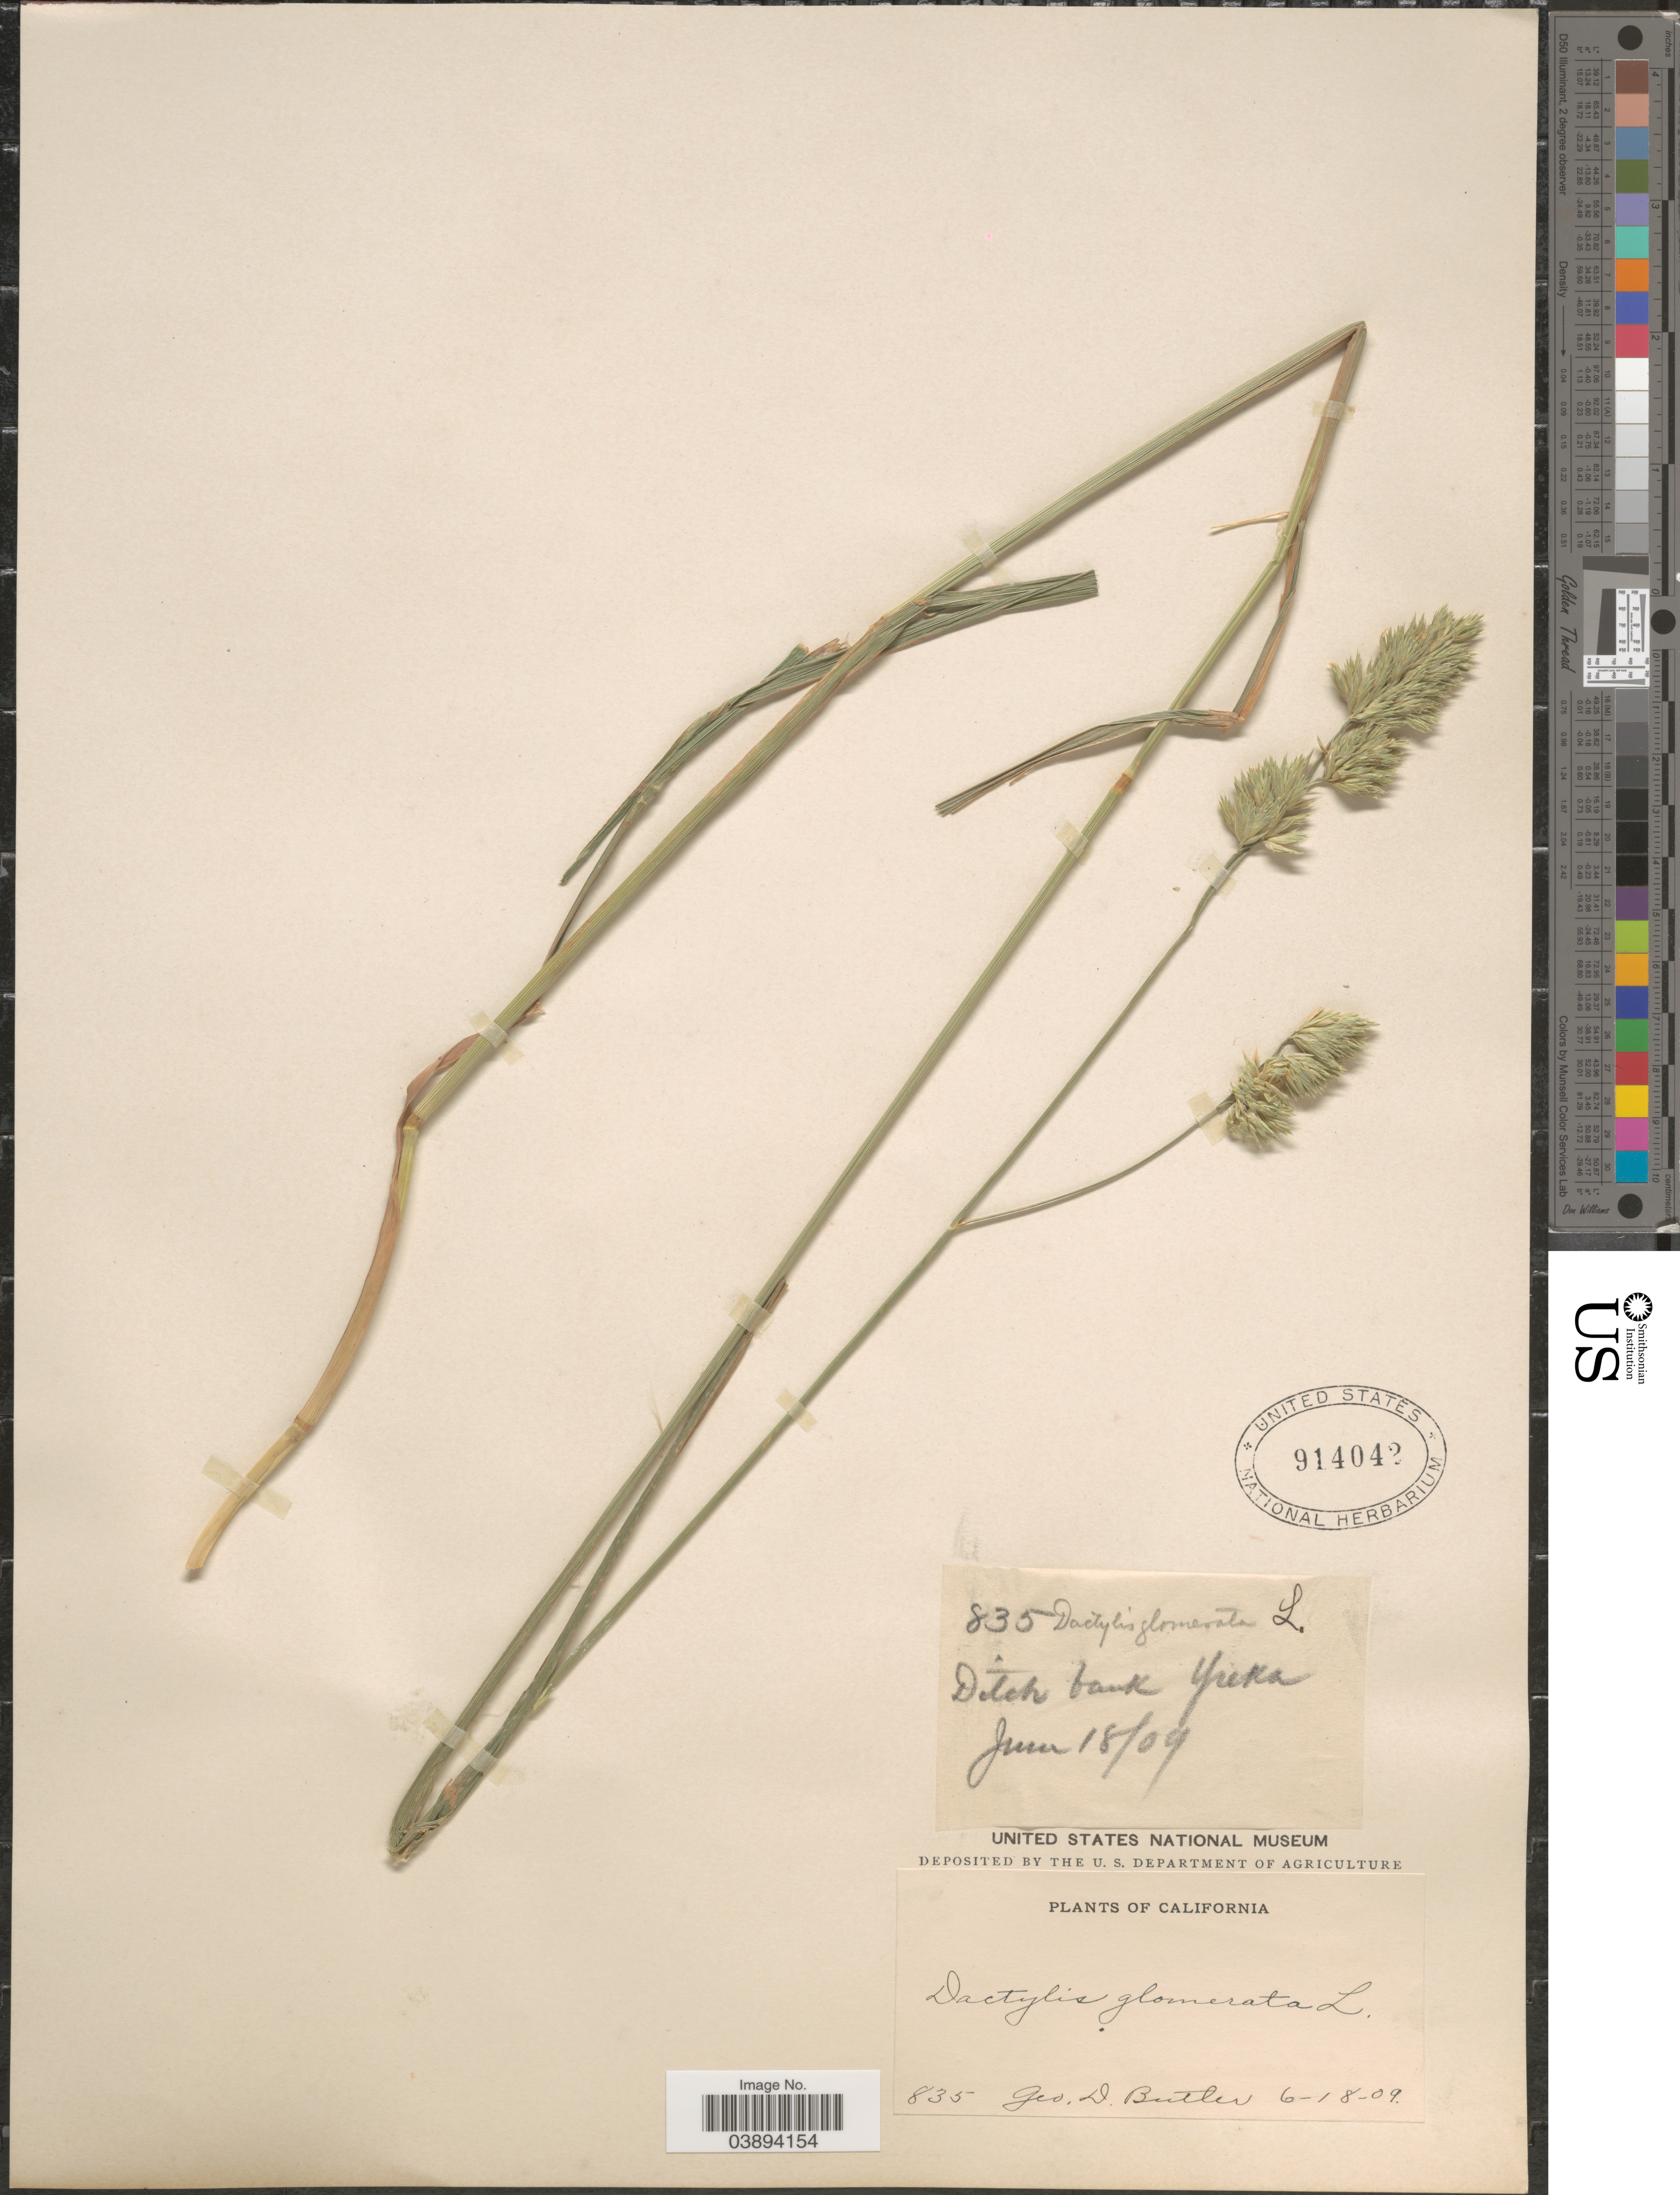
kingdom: Plantae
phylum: Tracheophyta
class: Liliopsida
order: Poales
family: Poaceae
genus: Dactylis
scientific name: Dactylis glomerata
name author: L.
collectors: G. D. Butler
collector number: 835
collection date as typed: Transcribed d/m/y: 18/6/9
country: United States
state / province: California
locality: Ditch bank Yreka.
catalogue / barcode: US 914042